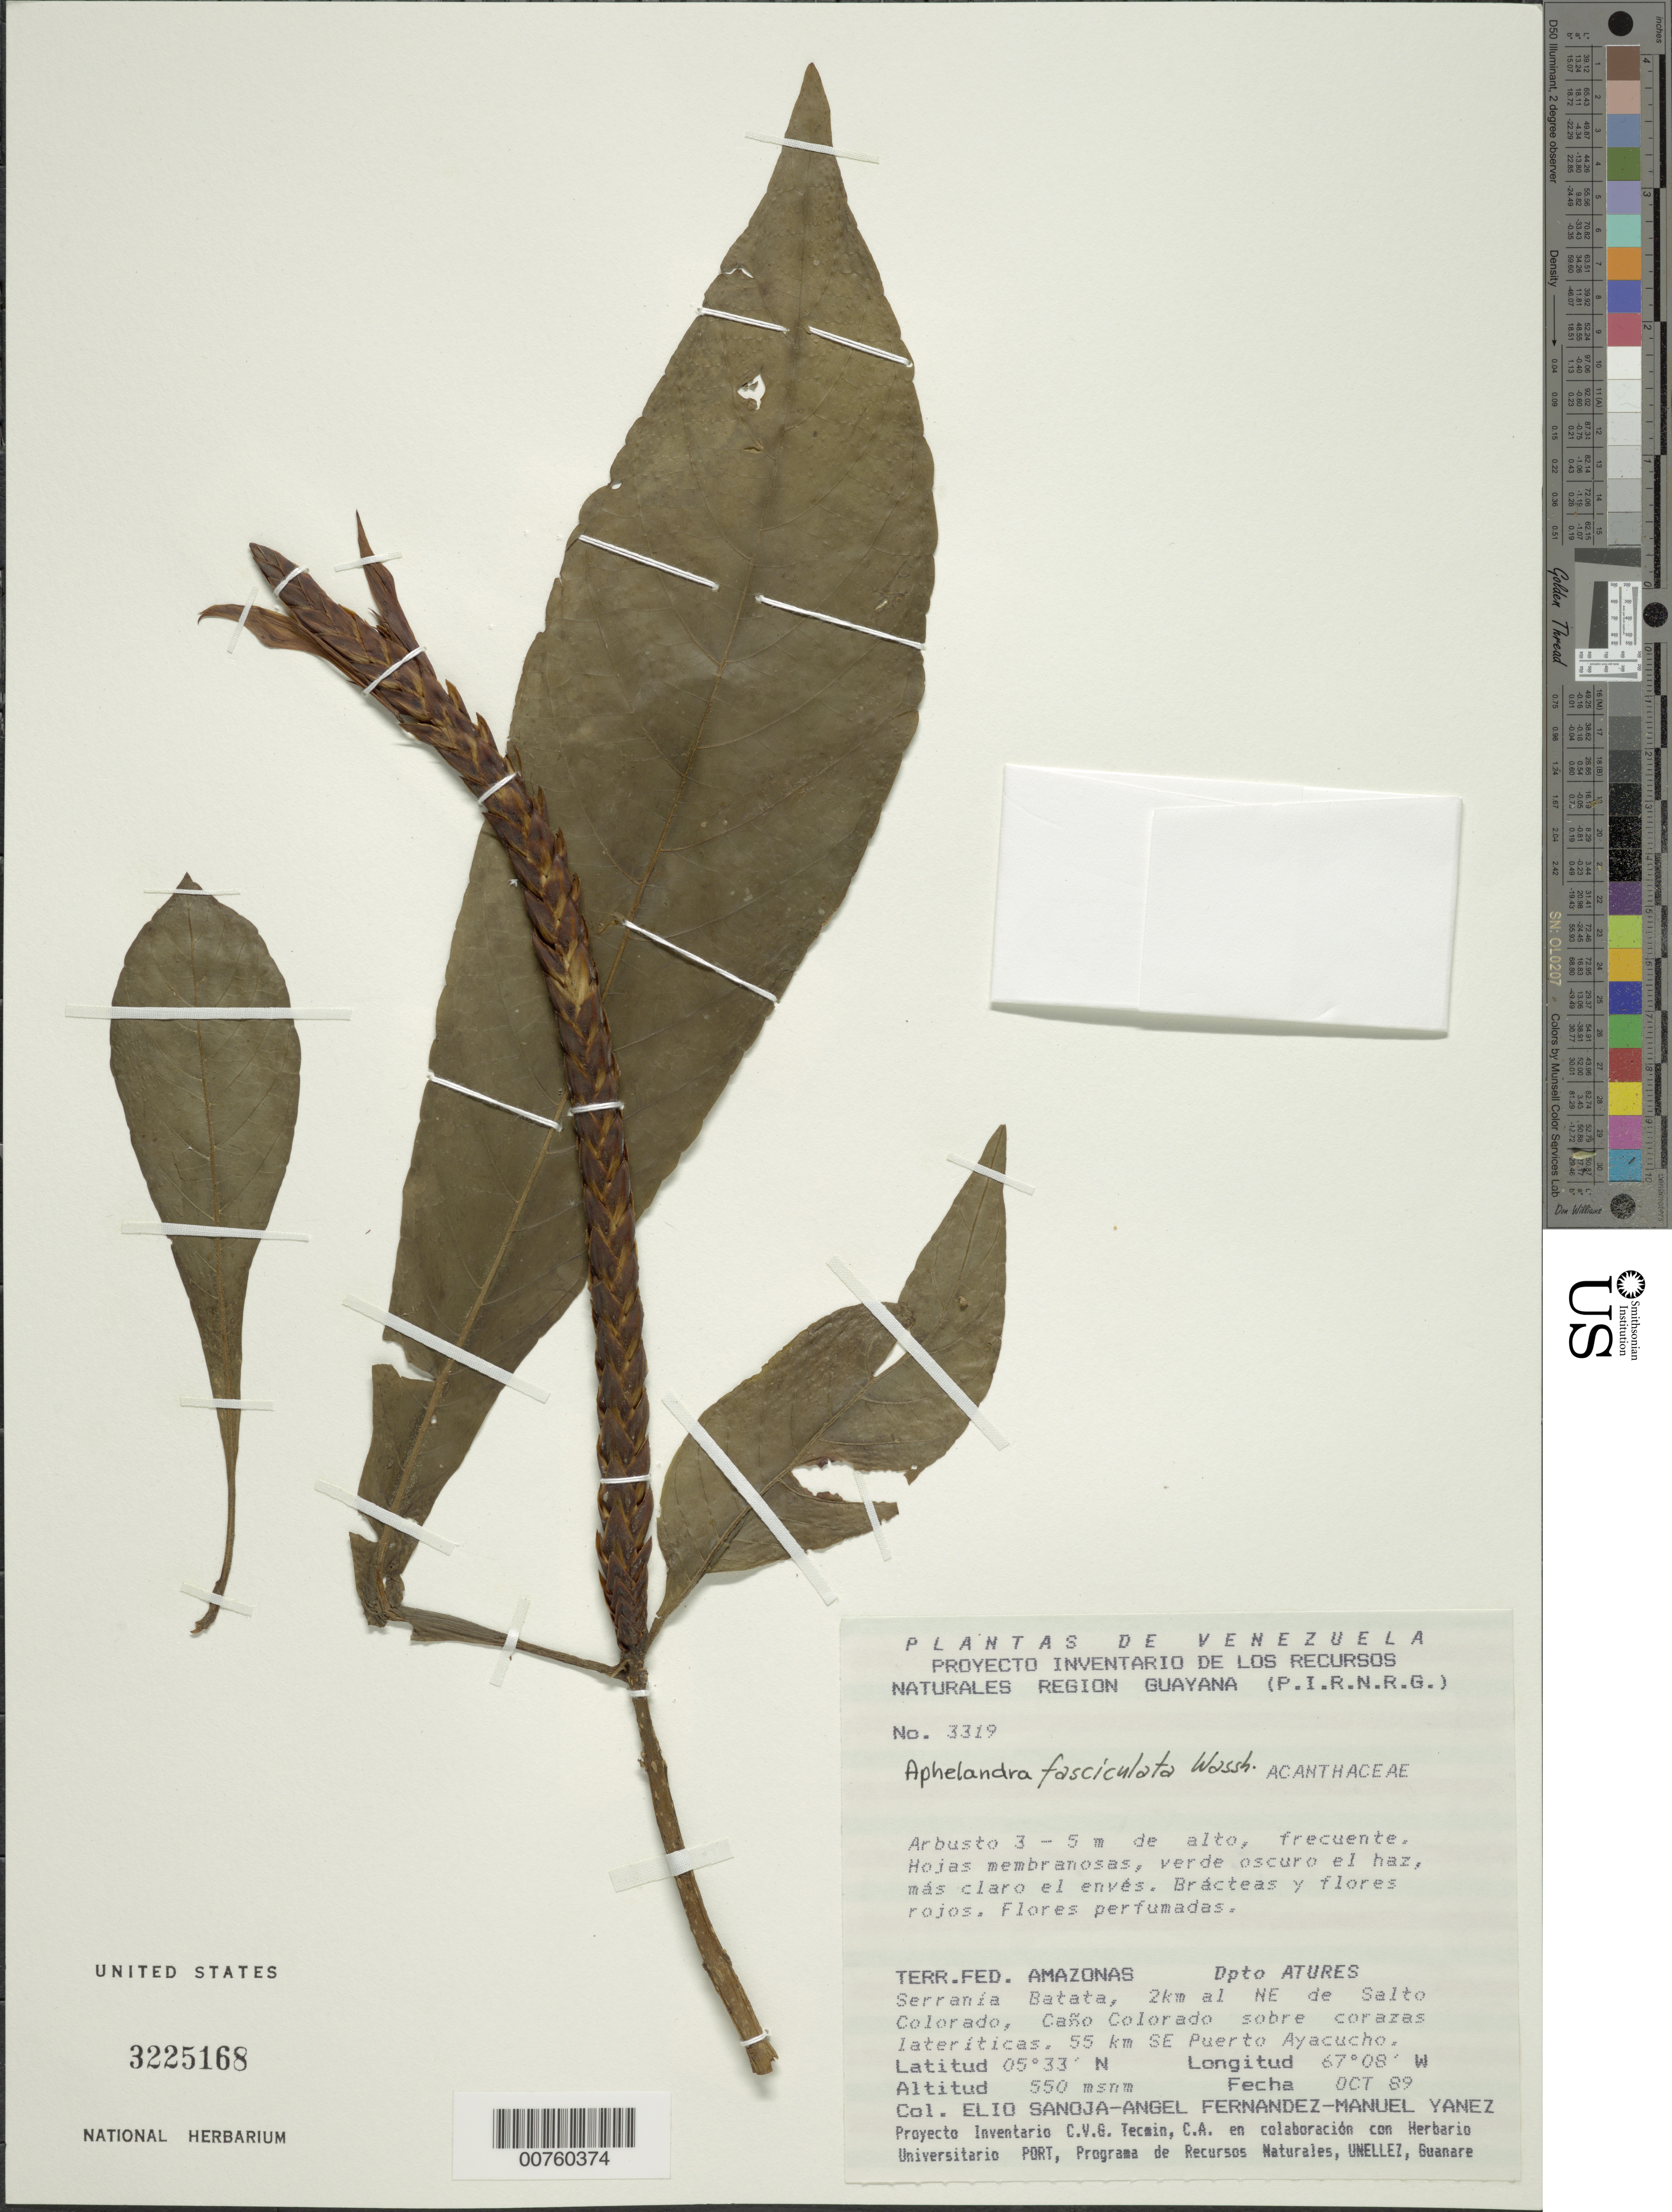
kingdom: Plantae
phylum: Tracheophyta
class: Magnoliopsida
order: Lamiales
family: Acanthaceae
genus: Aphelandra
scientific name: Aphelandra fasciculata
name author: Wassh.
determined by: Wasshausen, Dieter C., (BOT), Smithsonian Institution - National Museum of Natural History (UNITED STATES)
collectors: E. Sanoja, A. Fernandez & M. Yanez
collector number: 3319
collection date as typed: Oct-89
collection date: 1989-10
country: Venezuela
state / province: Amazonas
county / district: Atures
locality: Serrania Batata, 2 km NE de Salto Colorado, Caño Colorado, 55 km SE Puerto Ayacucho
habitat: Sobres corazas lateríticas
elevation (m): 550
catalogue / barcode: US 3225168